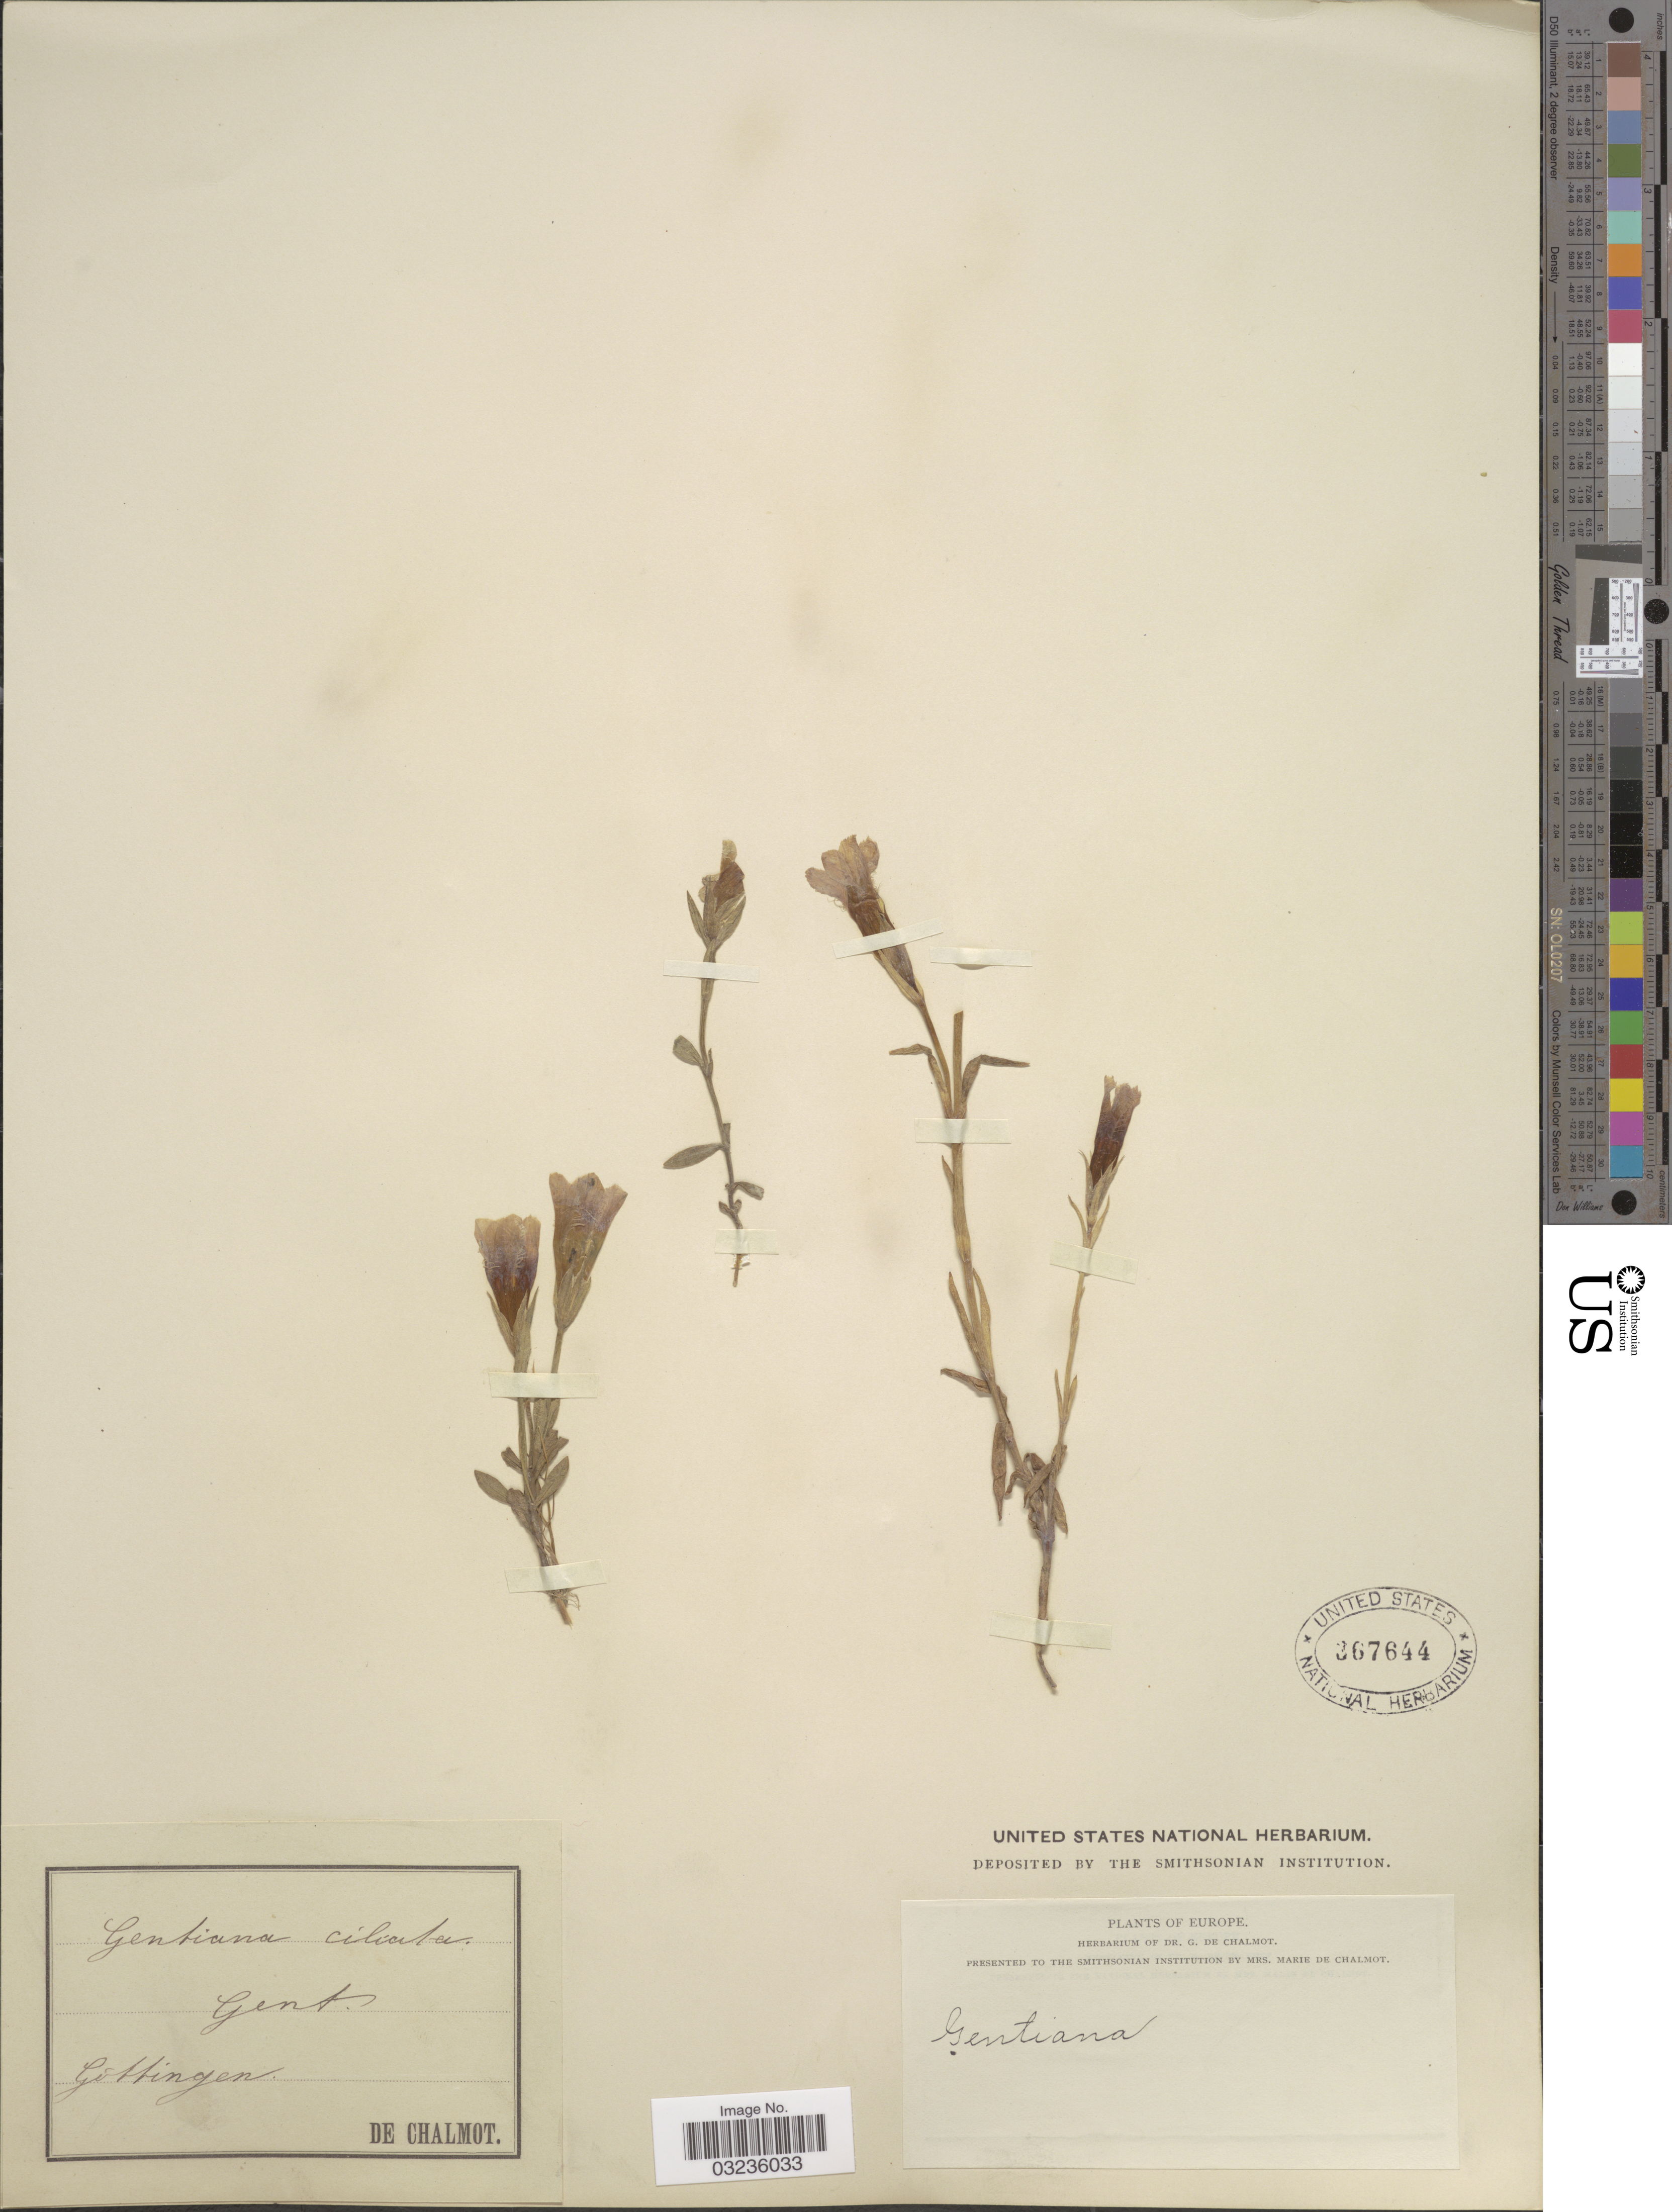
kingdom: Plantae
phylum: Tracheophyta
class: Magnoliopsida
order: Gentianales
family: Gentianaceae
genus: Gentiana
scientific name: Gentiana ciliata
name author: L.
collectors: G. de Chalmot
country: Germany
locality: Europe. Gottingen.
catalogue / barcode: US 367644